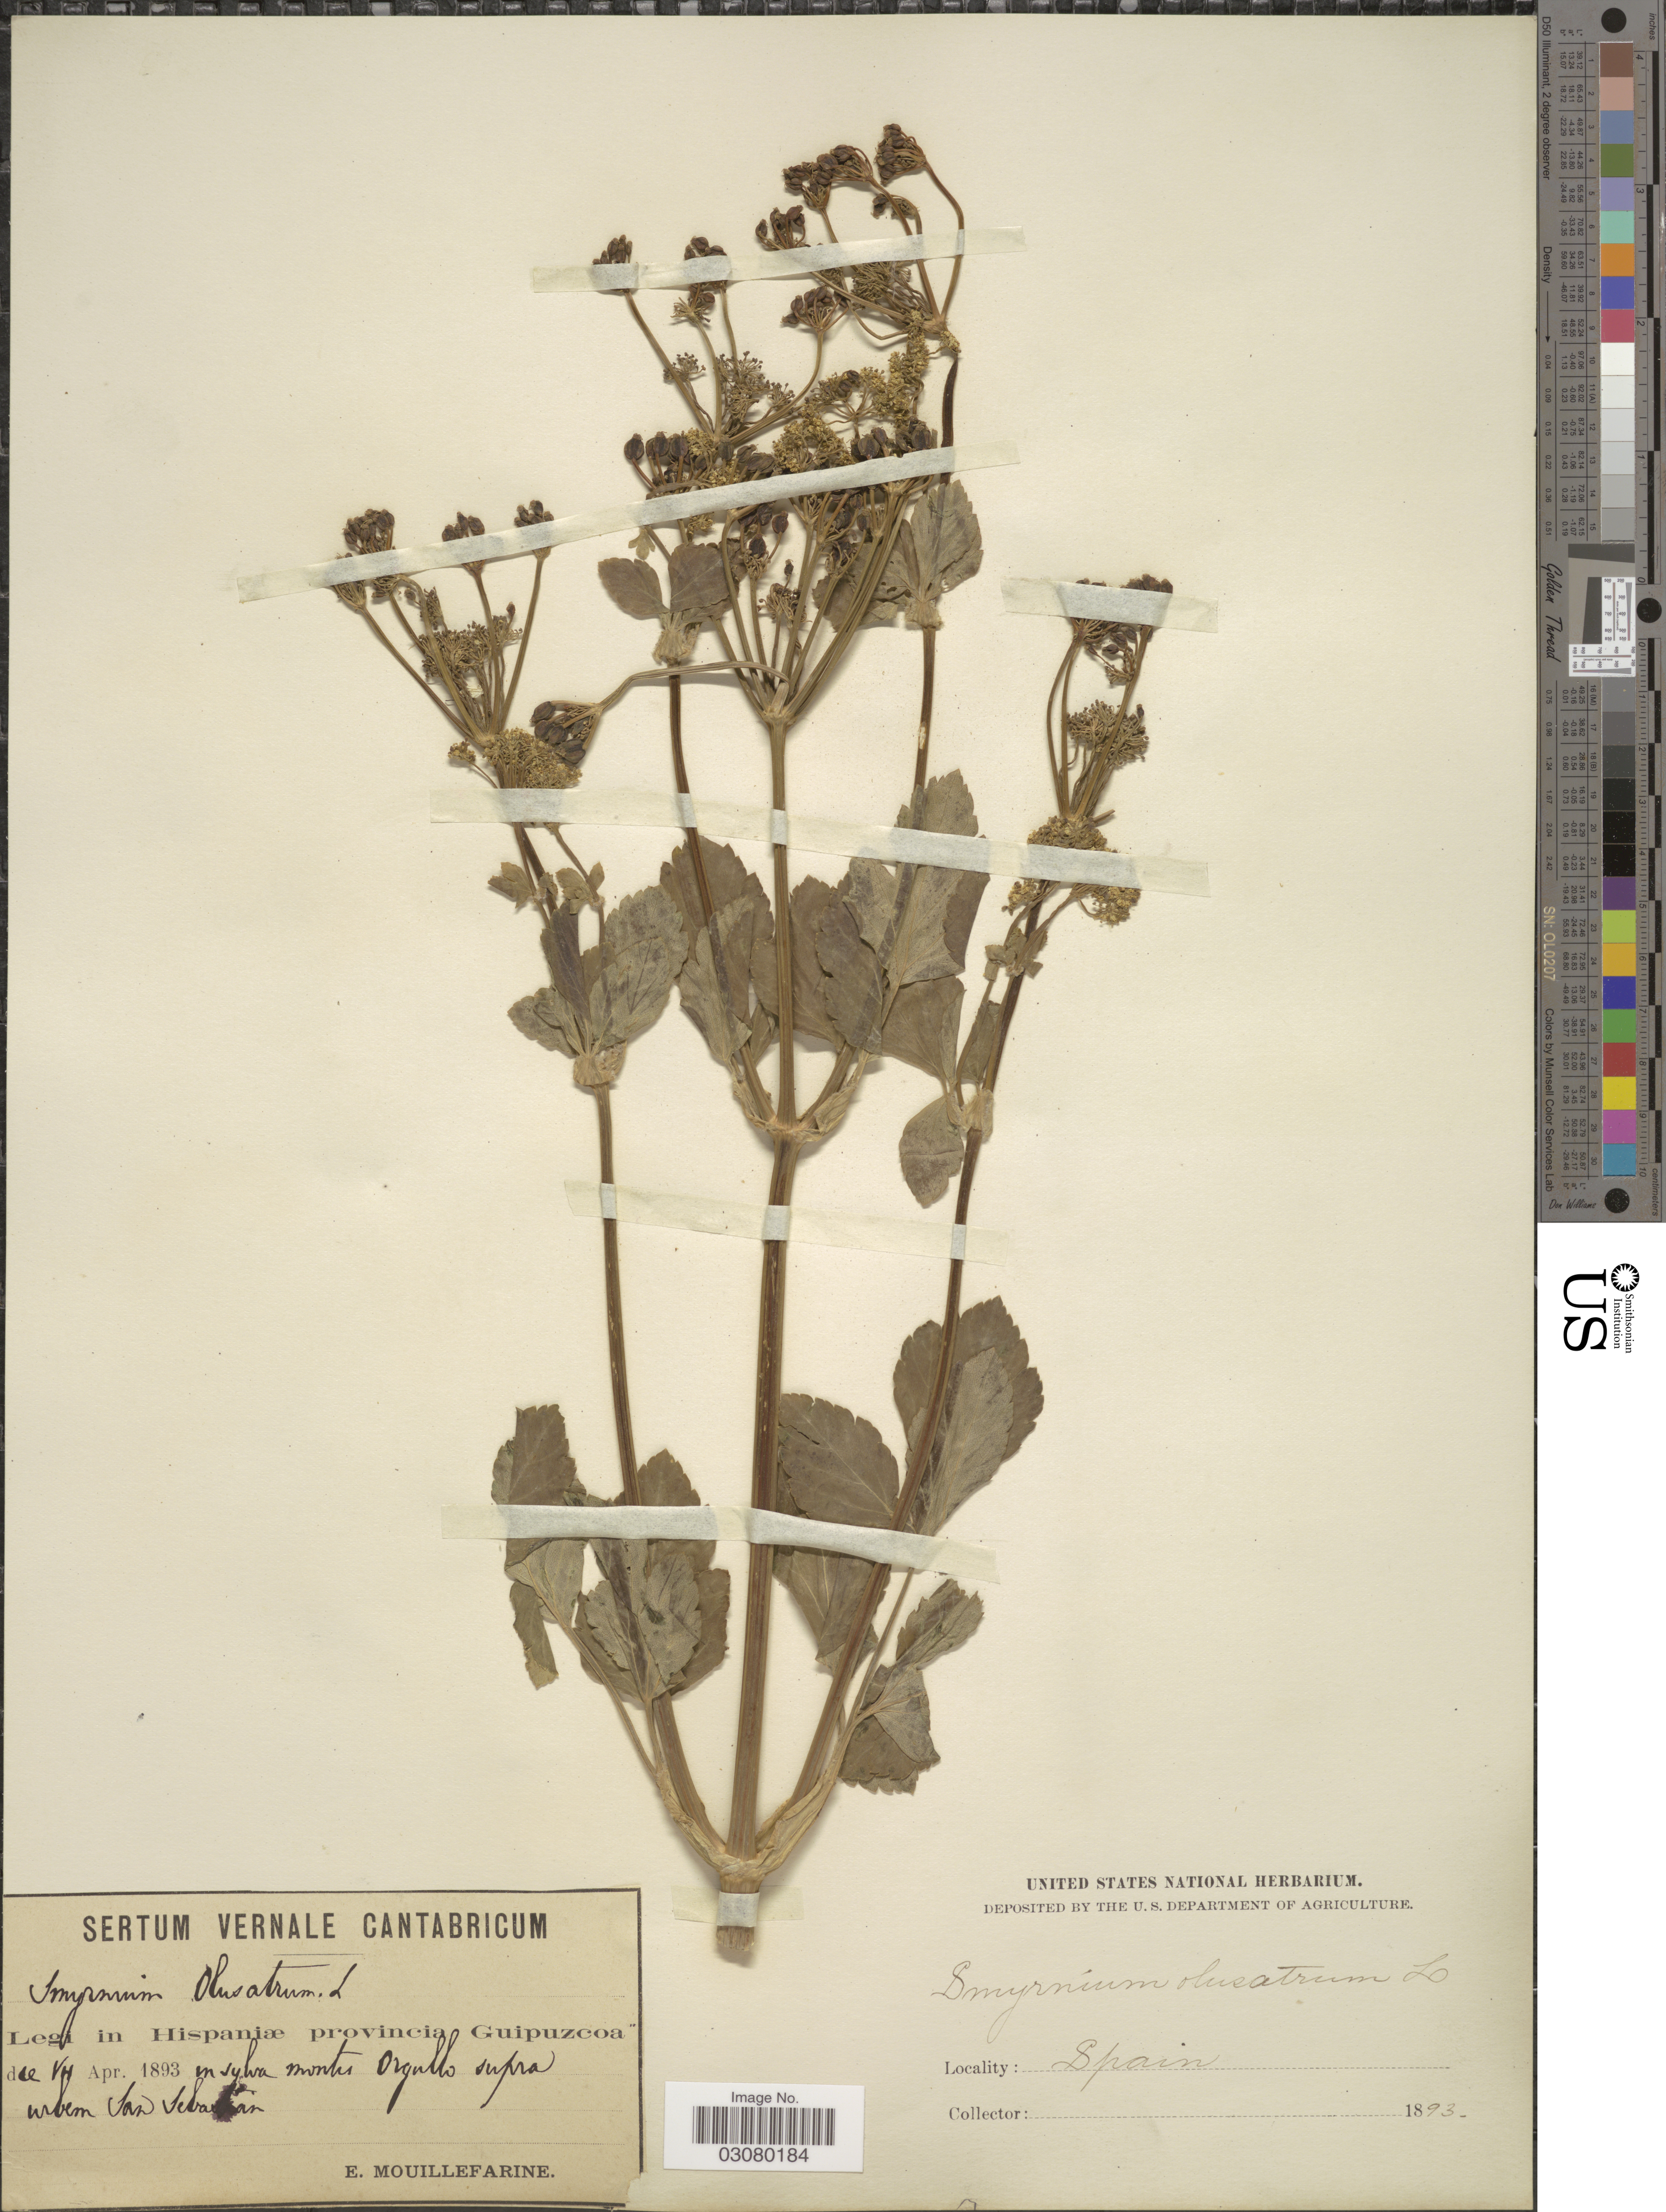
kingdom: Plantae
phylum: Tracheophyta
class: Magnoliopsida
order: Apiales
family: Apiaceae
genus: Smyrnium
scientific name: Smyrnium olusatrum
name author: L.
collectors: E. Mouillefarine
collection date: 1893-04-07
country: Spain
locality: In Hispaniæ provincia Guipuzcoa, in sylva montes Orgullo supra urbem San Sebastian. [In Spanish province of Guipuzcoa, in a forest on Mount Orgullo above the city of San Sebastian.]